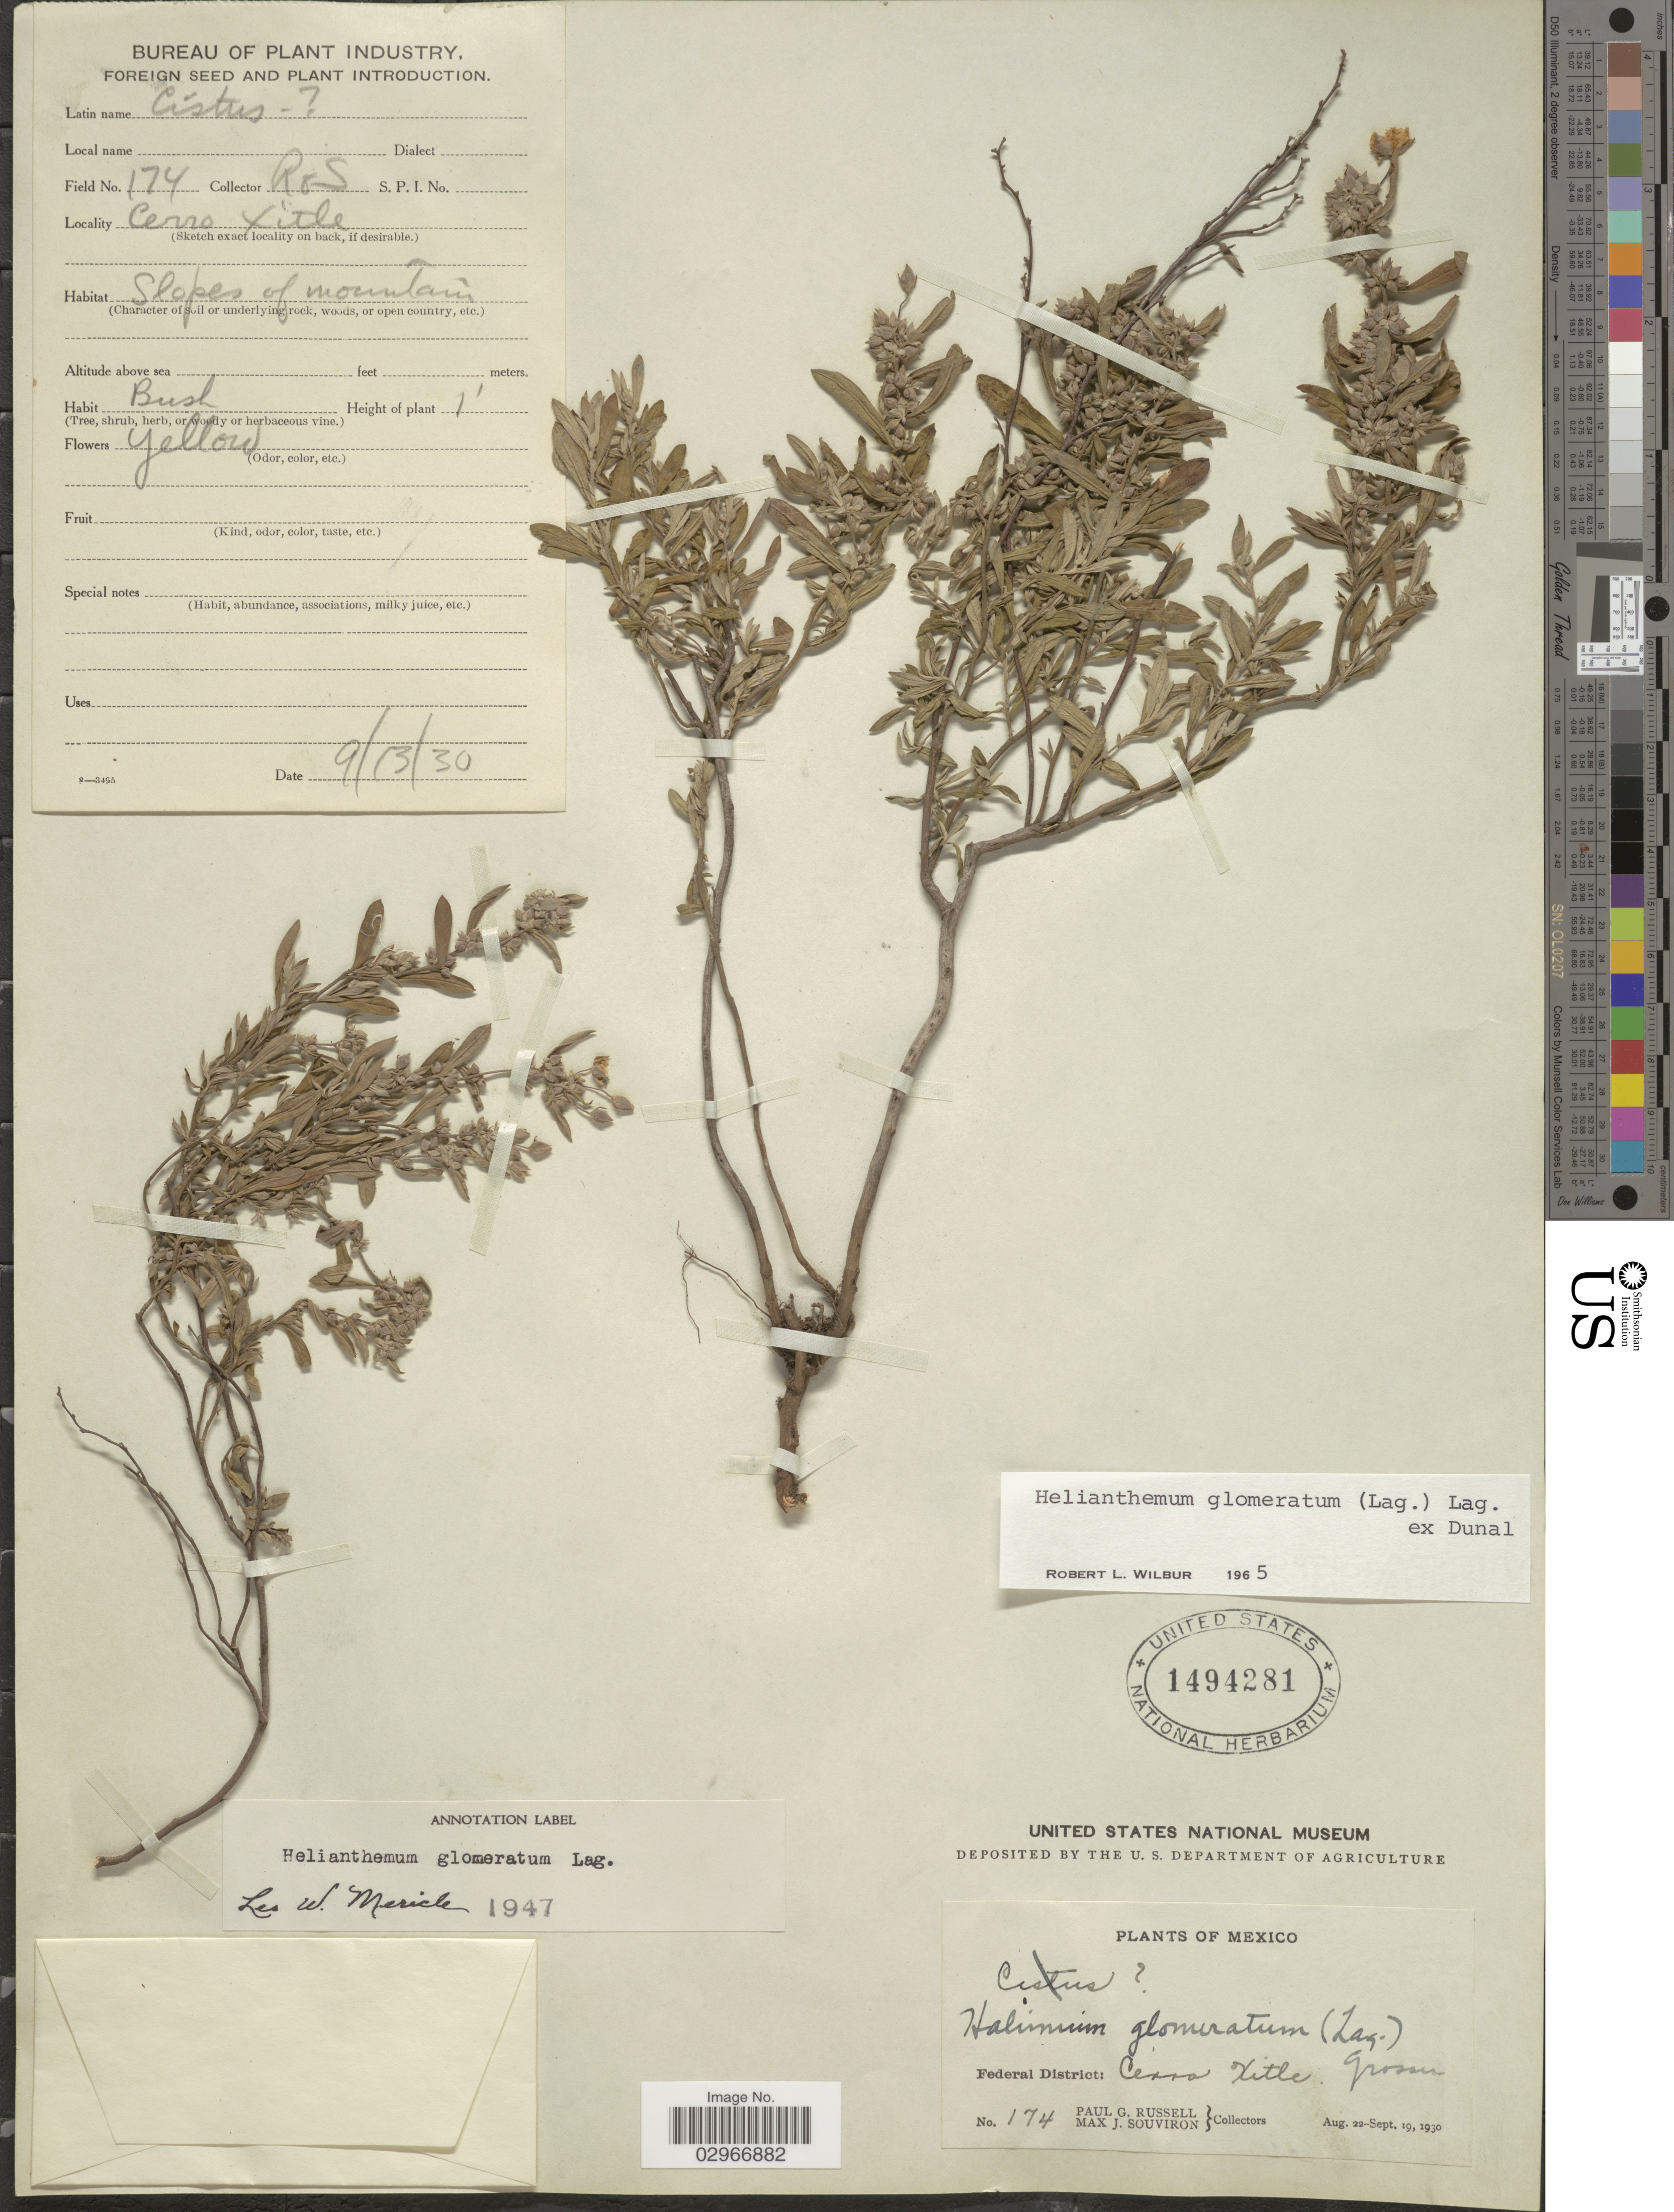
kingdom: Plantae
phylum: Tracheophyta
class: Magnoliopsida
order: Malvales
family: Cistaceae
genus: Helianthemum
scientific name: Helianthemum glomeratum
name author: (Lag.) Lag. ex Dunal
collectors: P. G. Russell & M. J. Souviron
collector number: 174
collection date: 1930-09-13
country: Mexico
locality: Federal District: Cerra Xitle.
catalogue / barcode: US 1494281